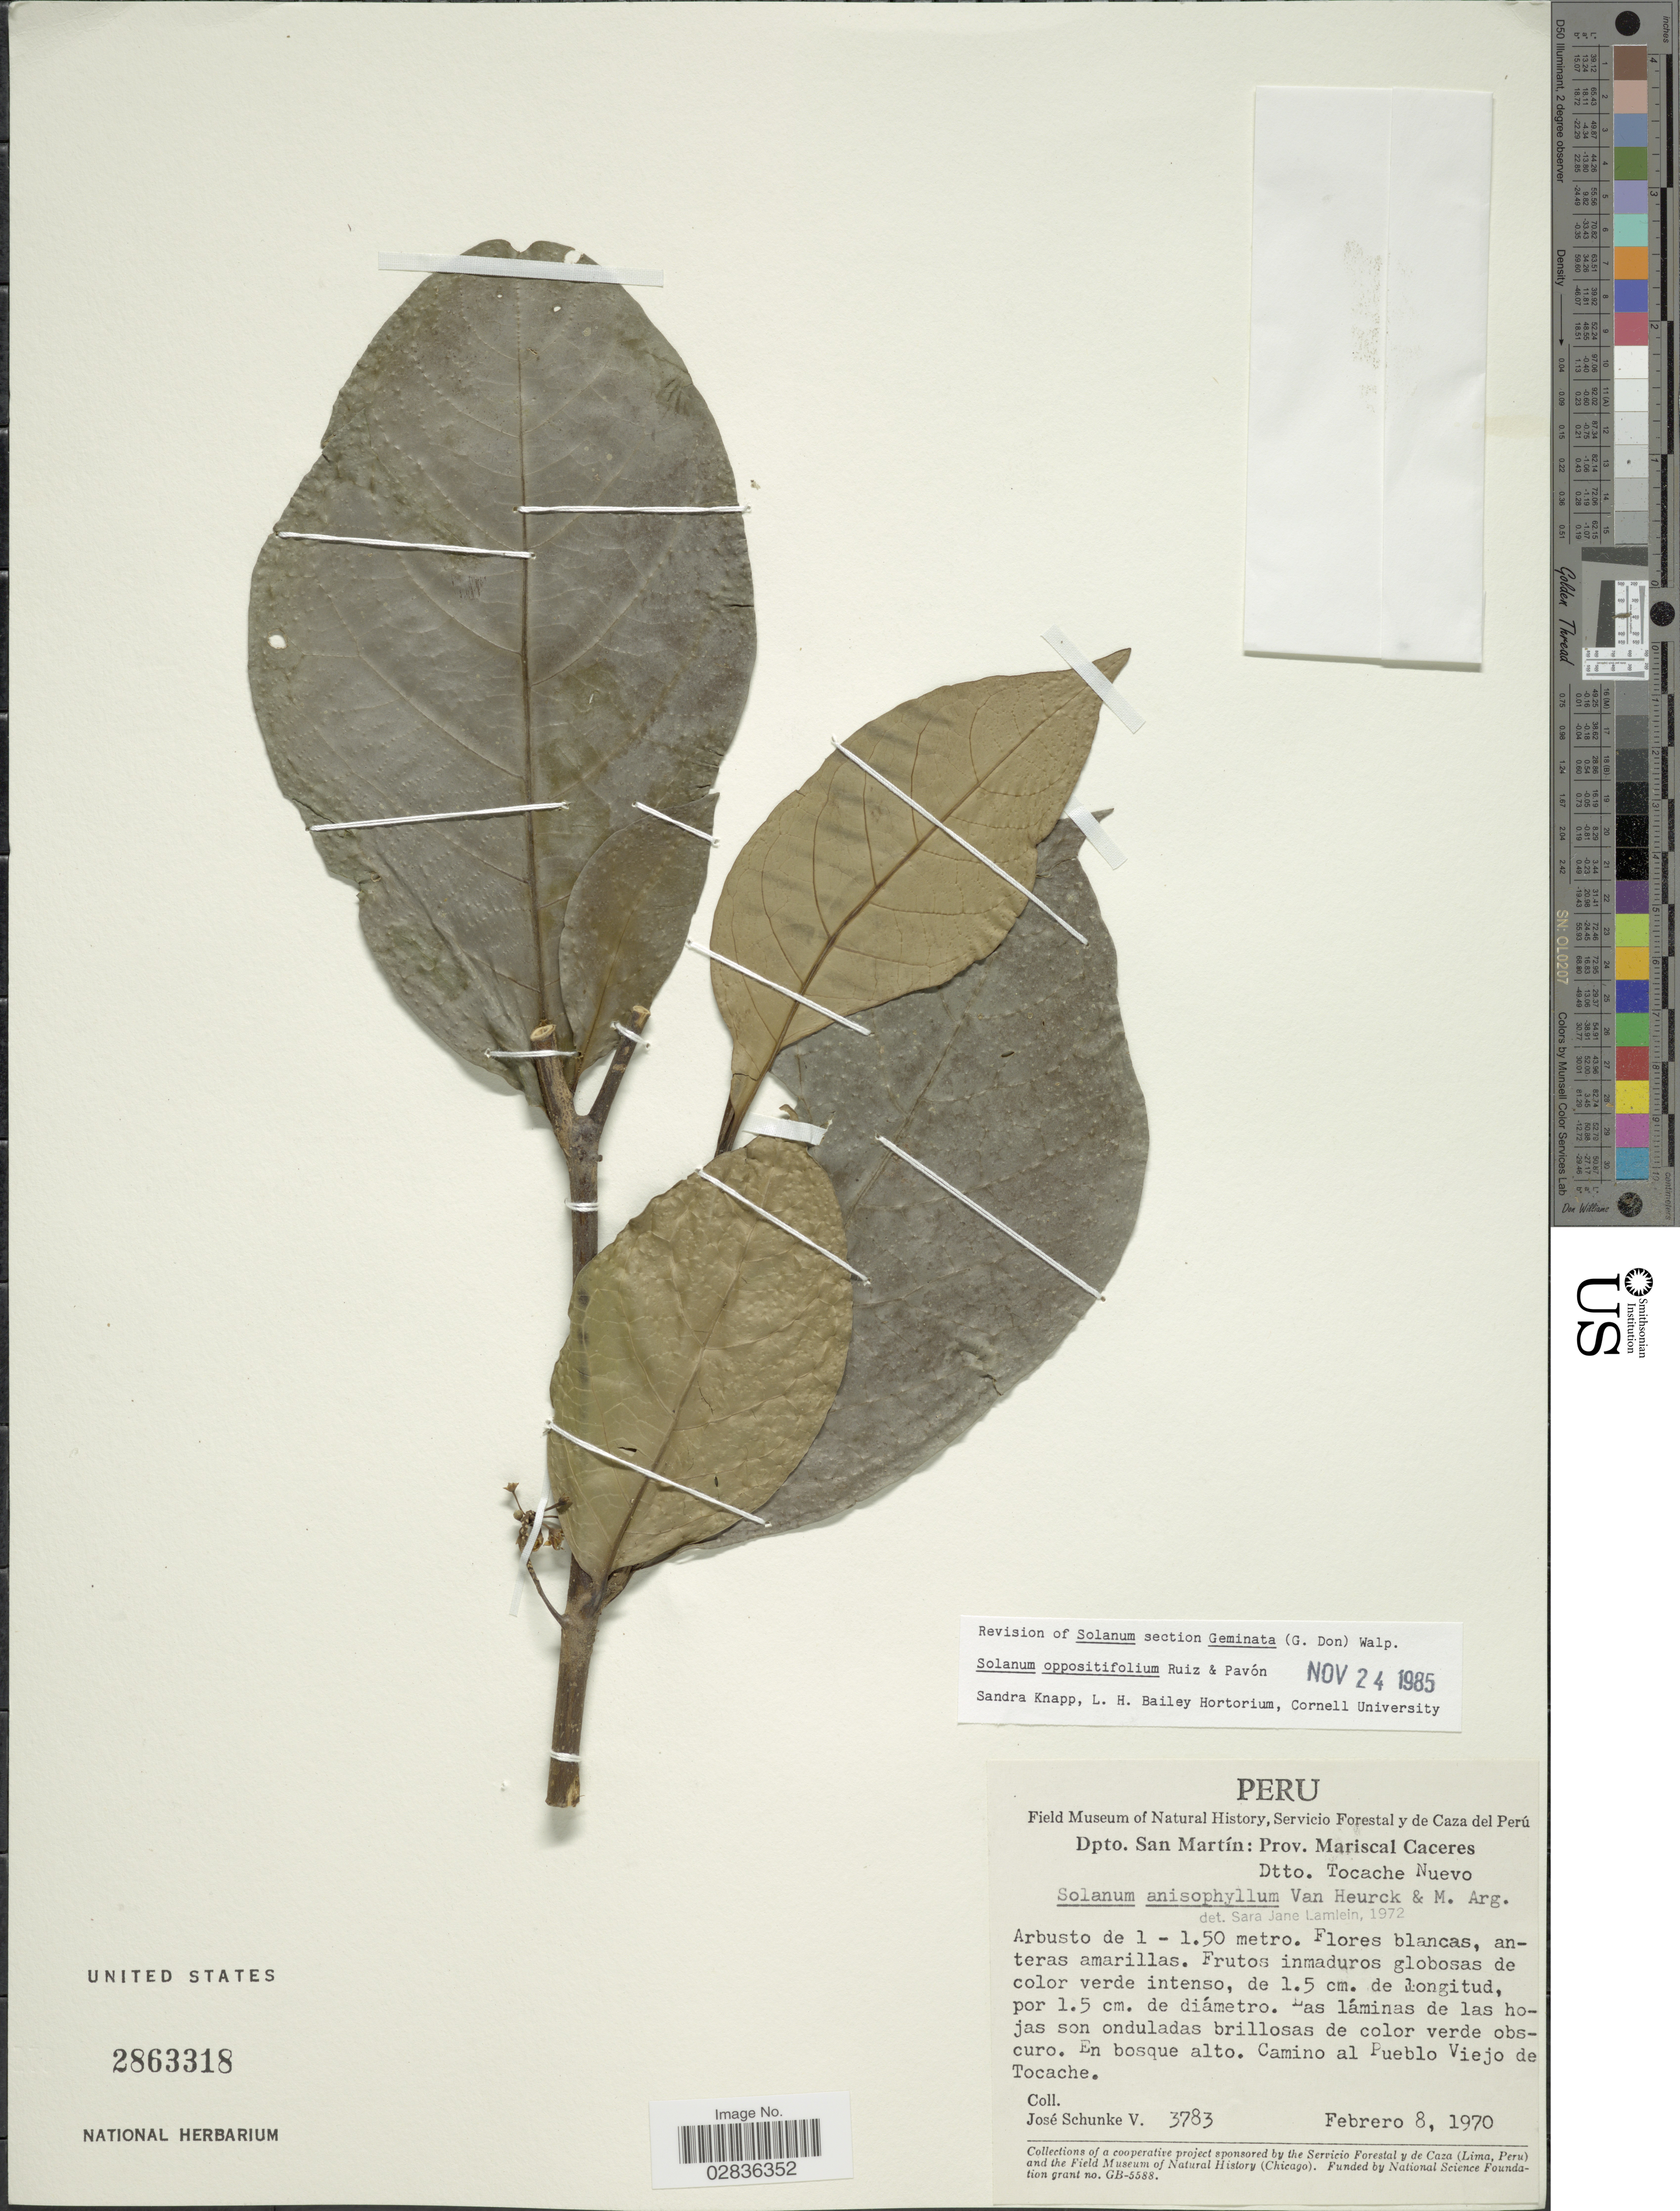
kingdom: Plantae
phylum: Tracheophyta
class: Magnoliopsida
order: Solanales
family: Solanaceae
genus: Solanum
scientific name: Solanum oppositifolium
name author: Ruiz & Pav.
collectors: J. Schunke Vigo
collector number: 3783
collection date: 1970-02-08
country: Peru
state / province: San Martín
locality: Dpto. San Martín: Prov. Mariscal Caceres. Dtto. Tocache Nuevo. Camino al Pueblo Viejo de Tocache.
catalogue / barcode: US 2863318